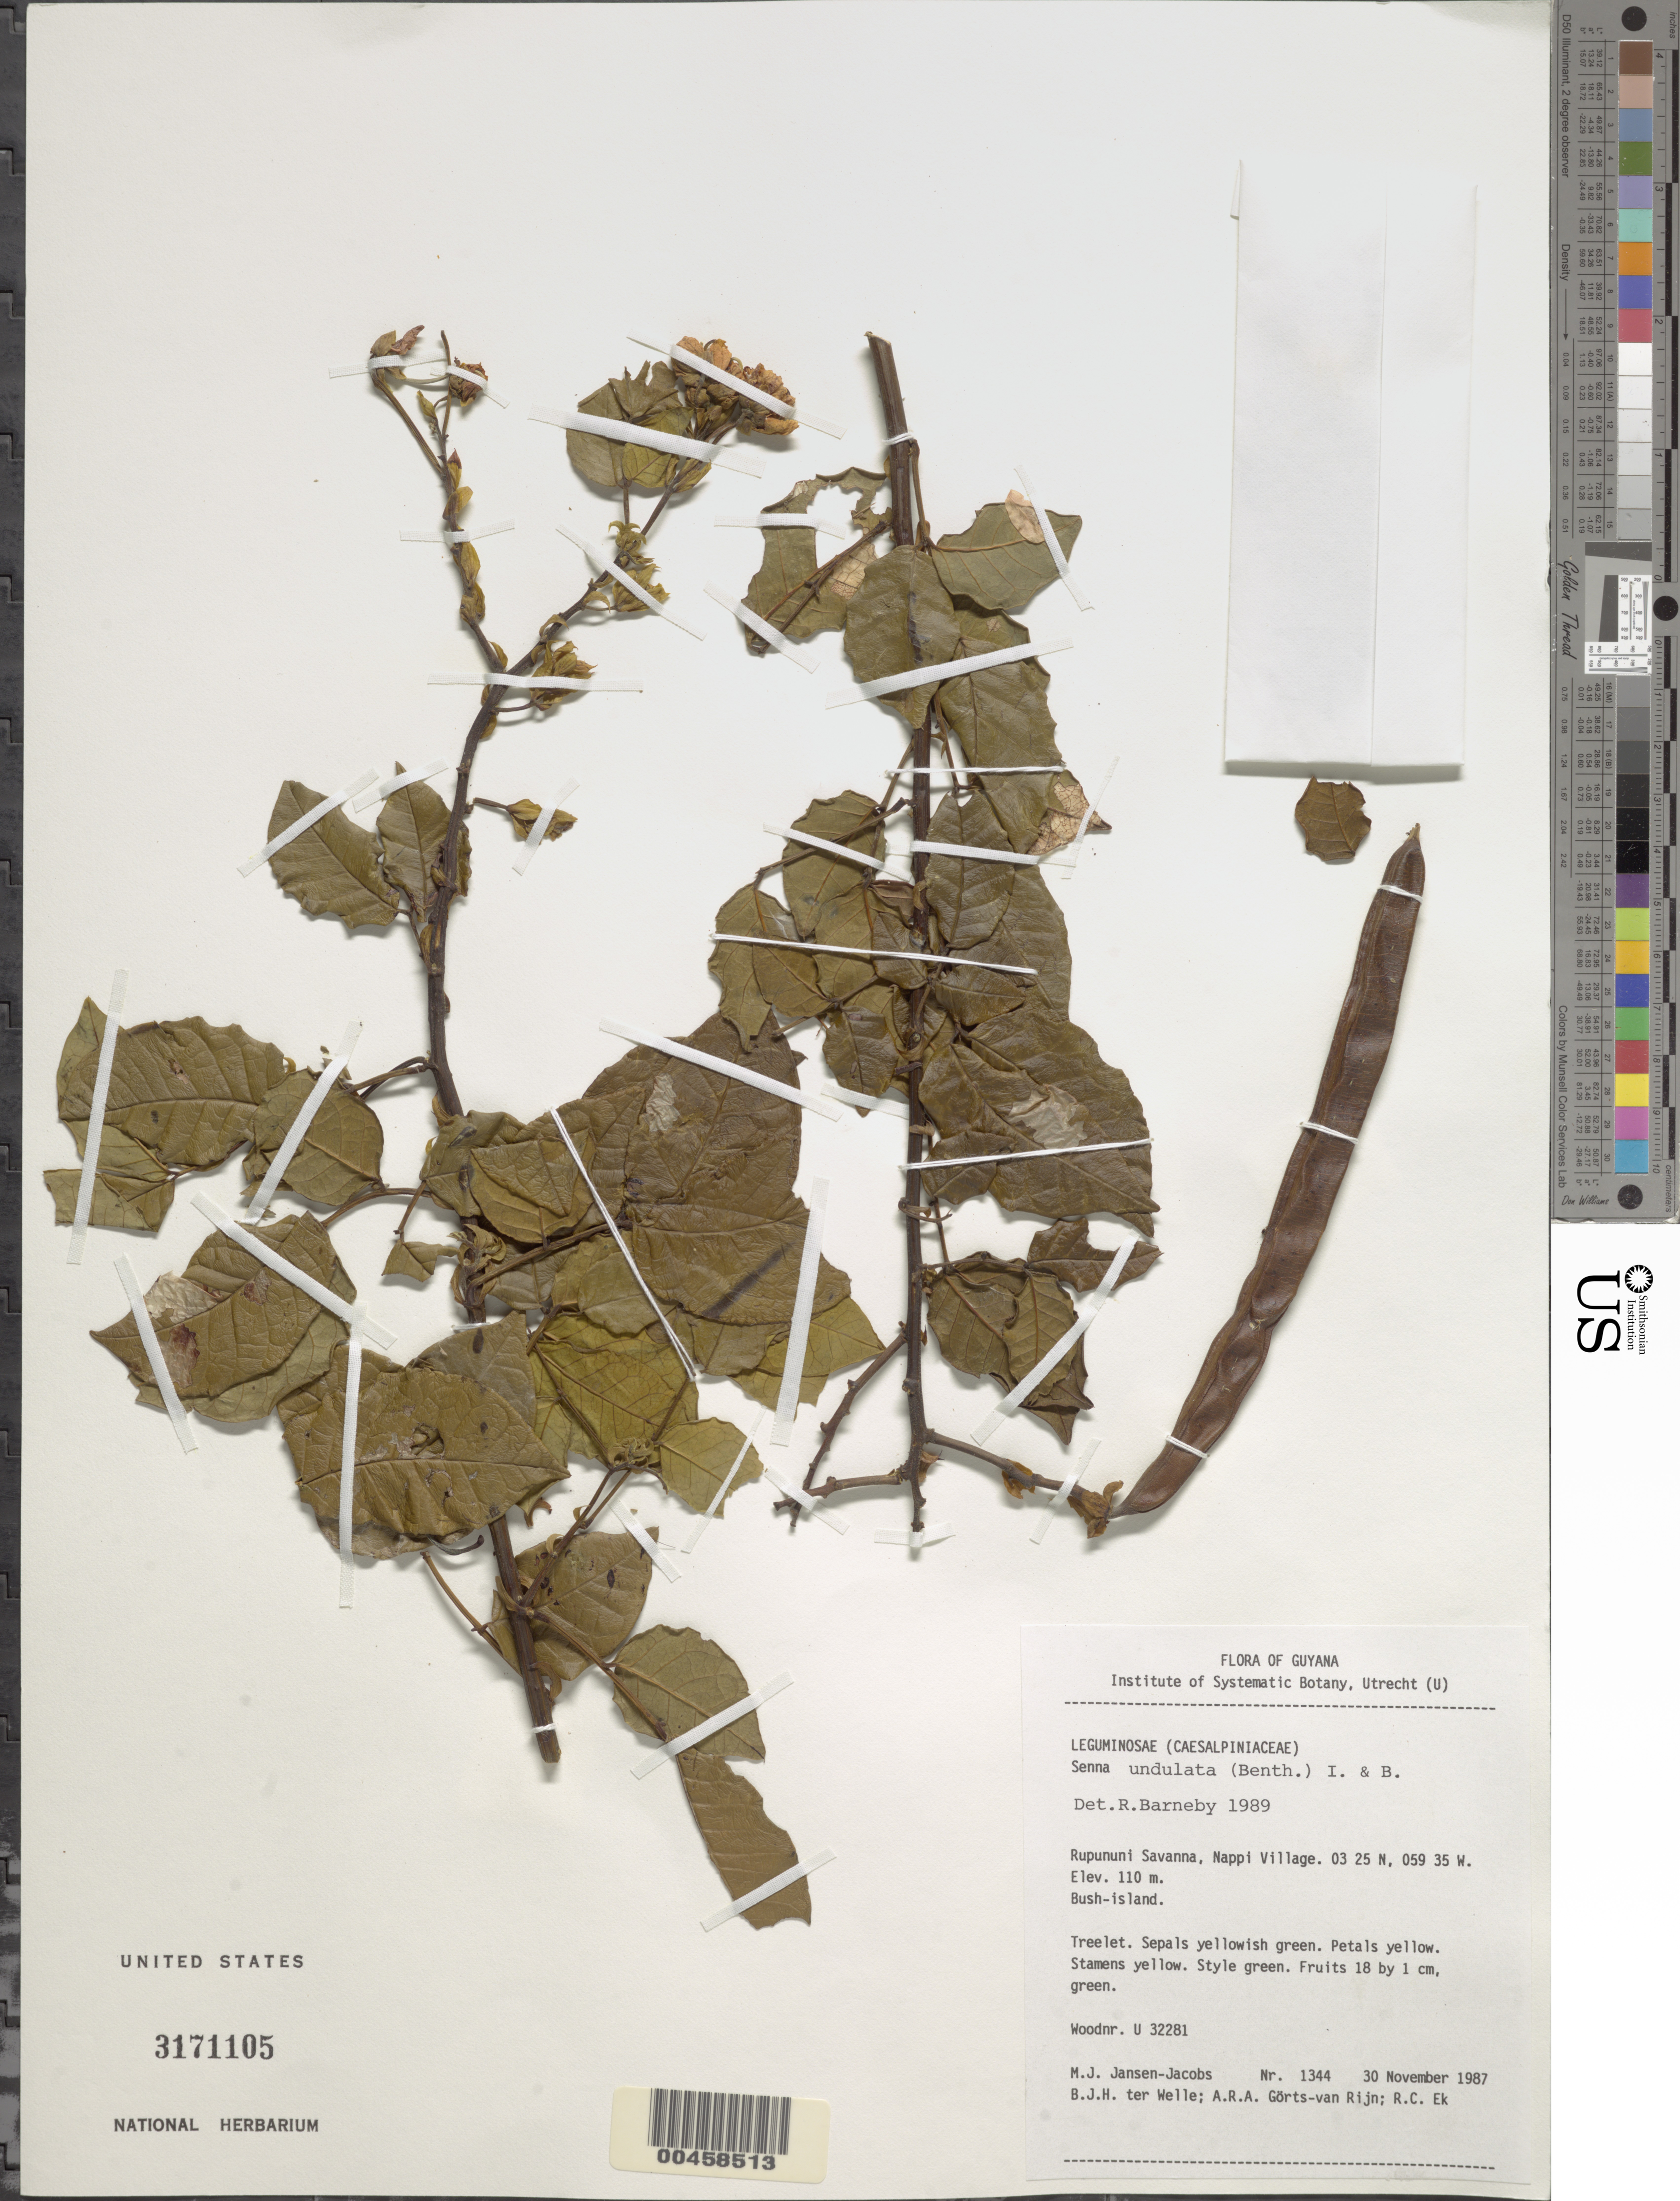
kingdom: Plantae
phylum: Tracheophyta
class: Magnoliopsida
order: Fabales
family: Fabaceae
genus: Senna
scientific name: Senna undulata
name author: (Benth.) H.S. Irwin & Barneby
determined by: Barneby, Rupert C., (NY)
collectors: M. J. Jansen-Jacobs, B. Welle, A. .R. A. Görts-van Rijn & R. C. Ek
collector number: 1344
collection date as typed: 30 Nov 1987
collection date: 1987-11-30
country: Guyana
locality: Rupununi savanna, nappi village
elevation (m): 110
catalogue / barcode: US 3171105